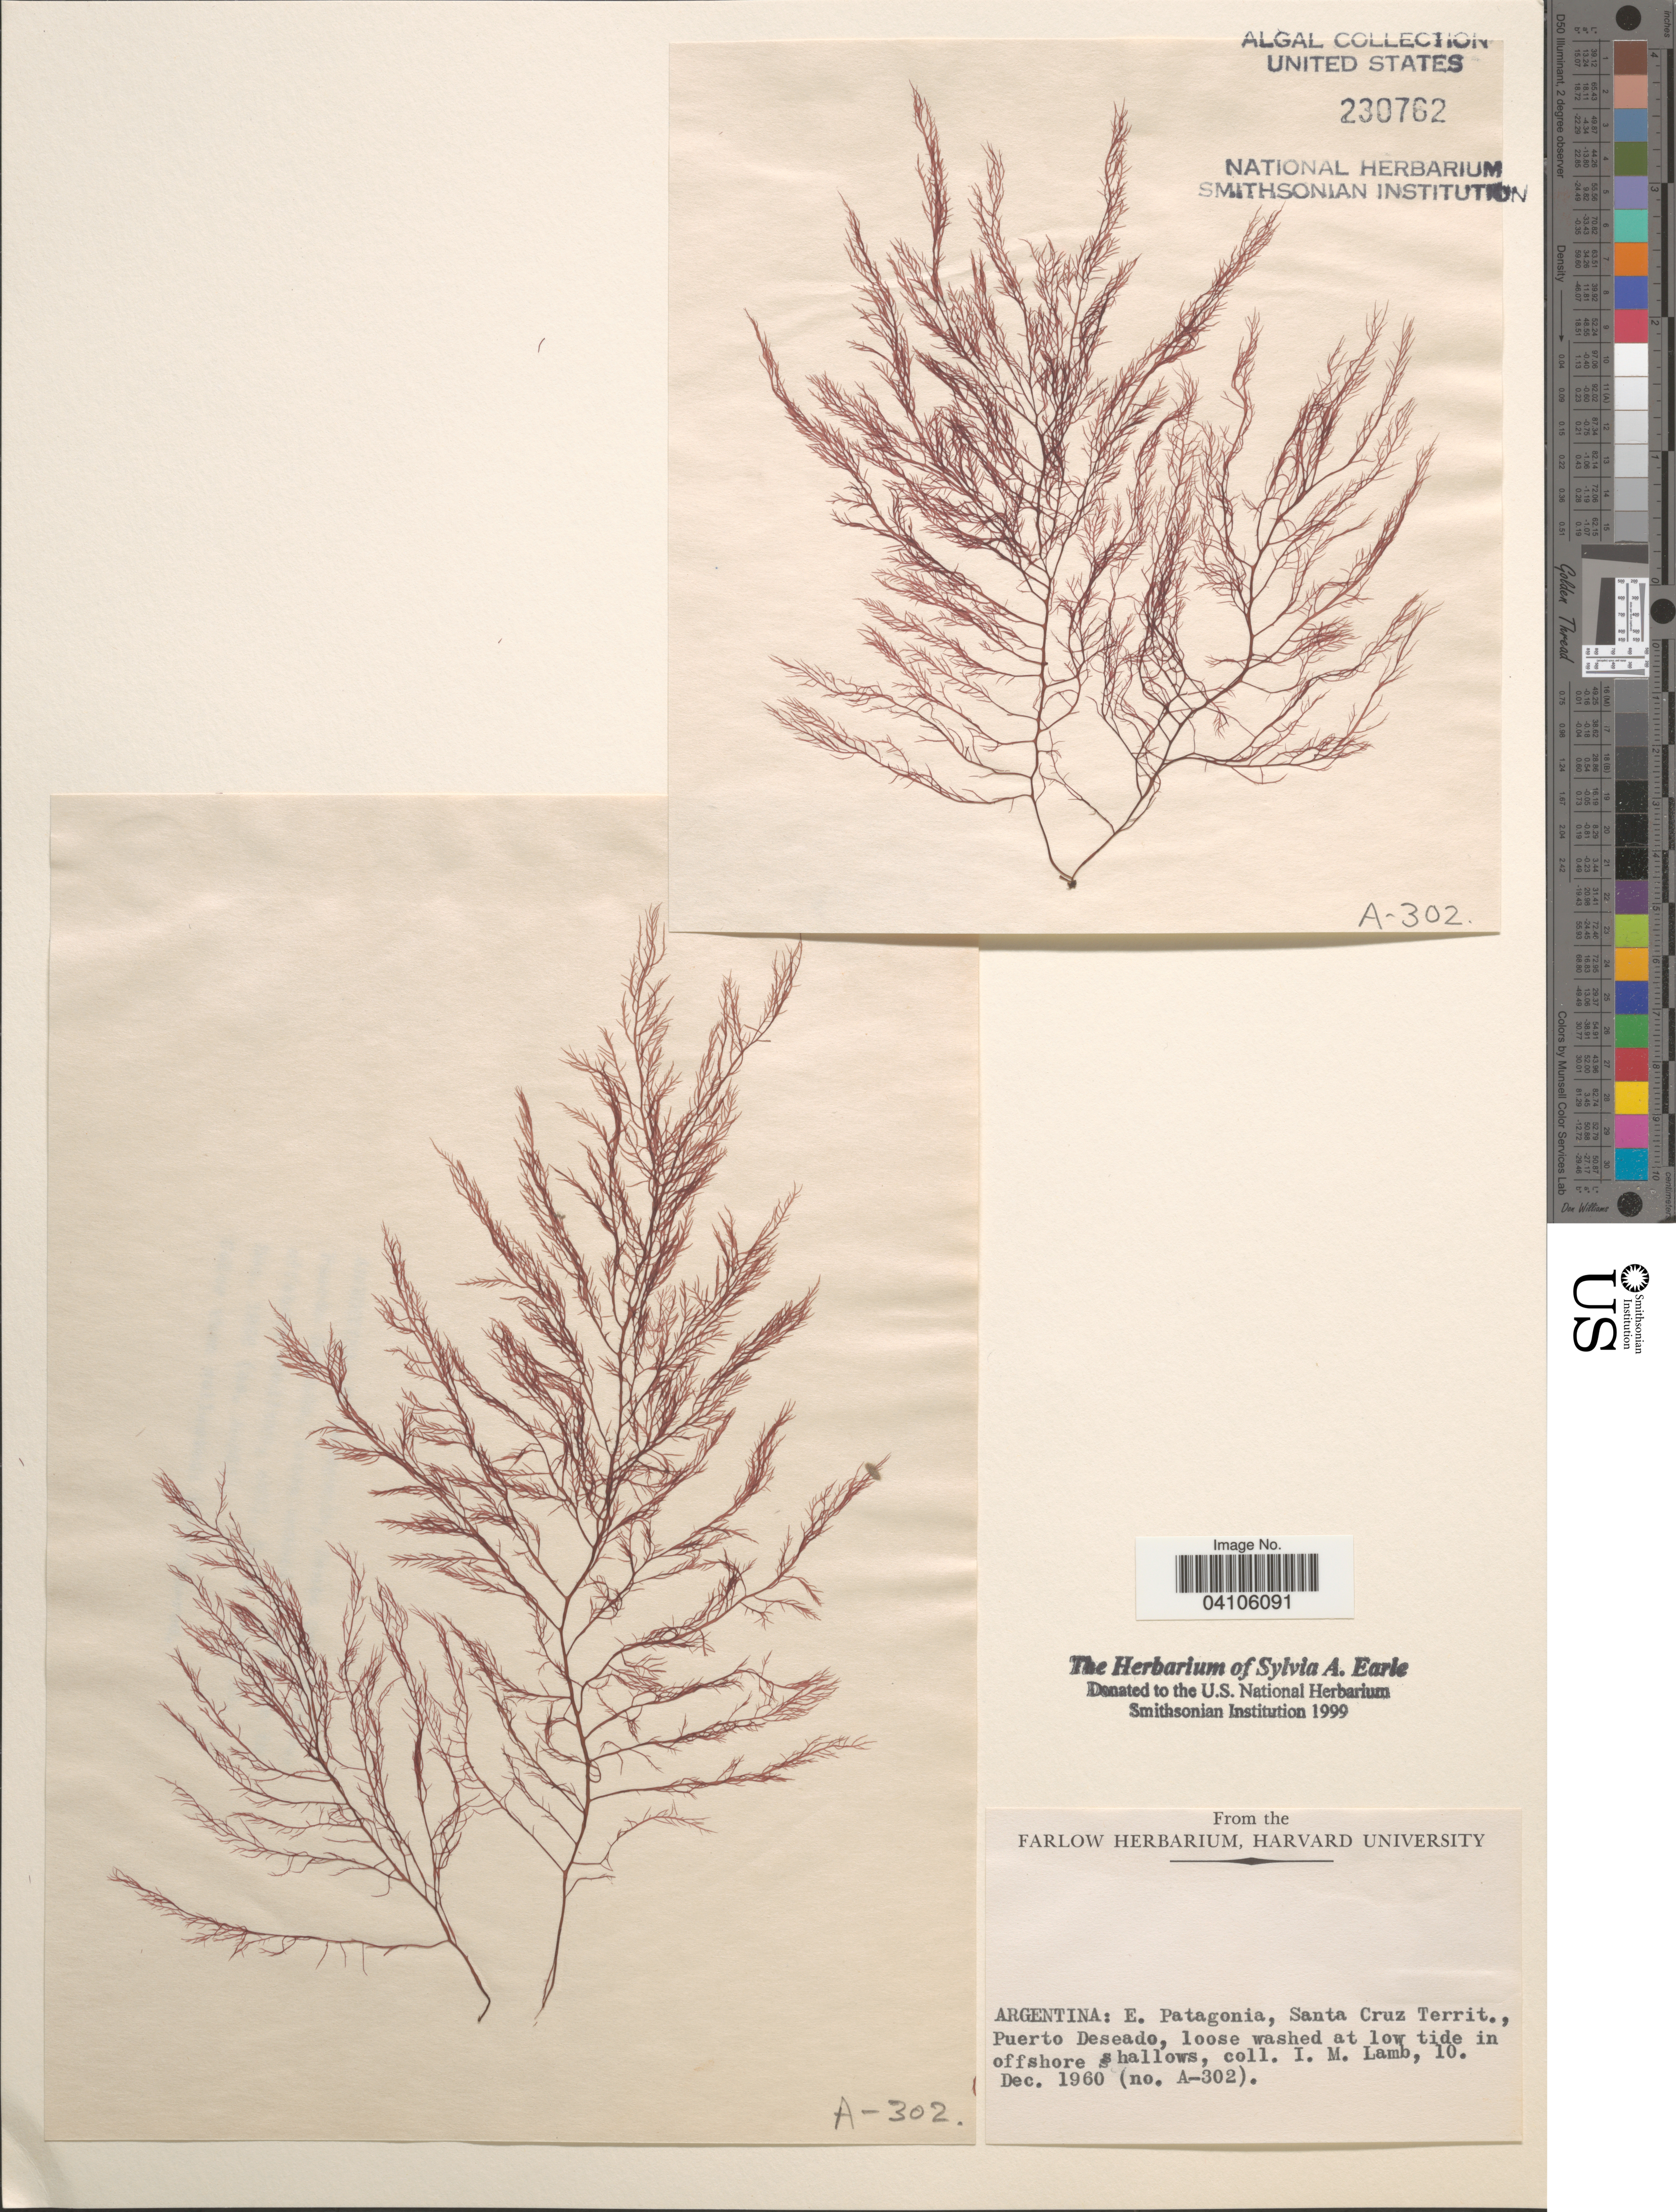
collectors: I. M. Lamb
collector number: A-302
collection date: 1960-12-10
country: Argentina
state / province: Santa Cruz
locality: E. Patagonia, Santa Cruz Territ., Puerto Deseado.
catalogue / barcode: US 230762